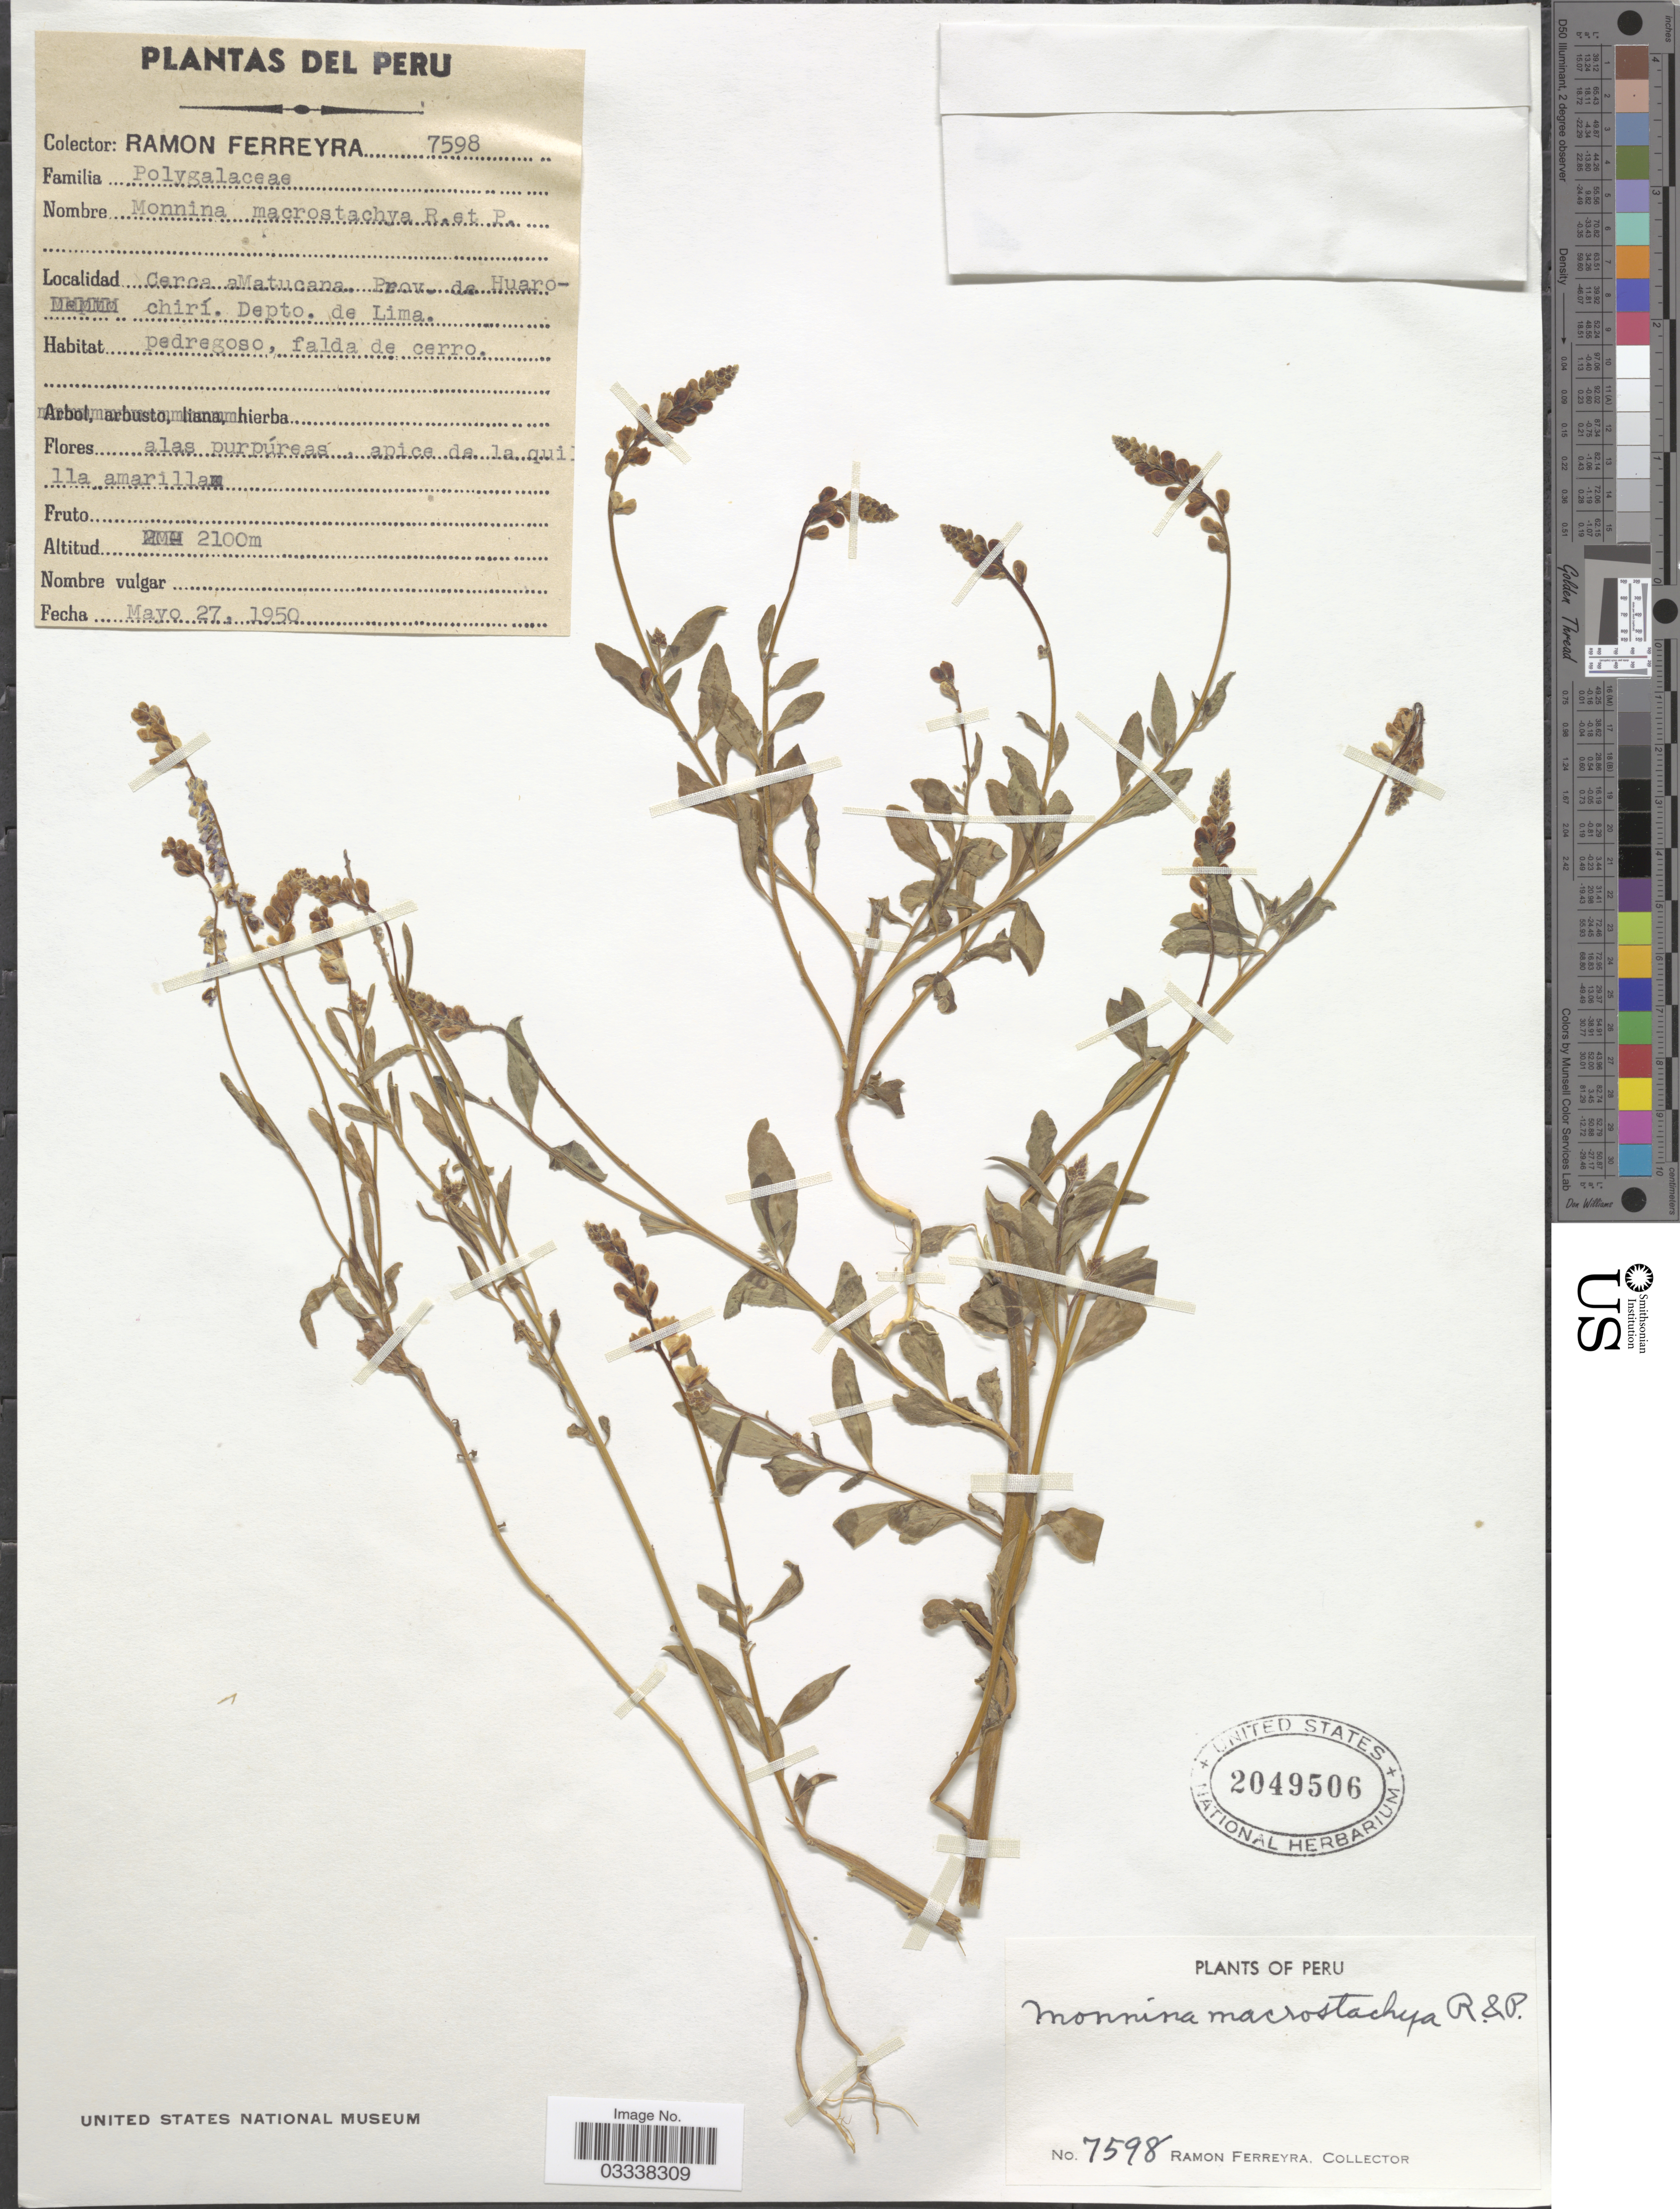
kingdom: Plantae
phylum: Tracheophyta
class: Magnoliopsida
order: Fabales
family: Polygalaceae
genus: Monnina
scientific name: Monnina macrostachya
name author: Ruiz & Pav.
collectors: R. A. Ferreyra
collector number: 7598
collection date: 1950-05-27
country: Peru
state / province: Lima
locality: Cerca aMatucana. Prov. de Huarochirí. Depto. de Lima.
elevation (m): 2100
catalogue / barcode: US 2049506